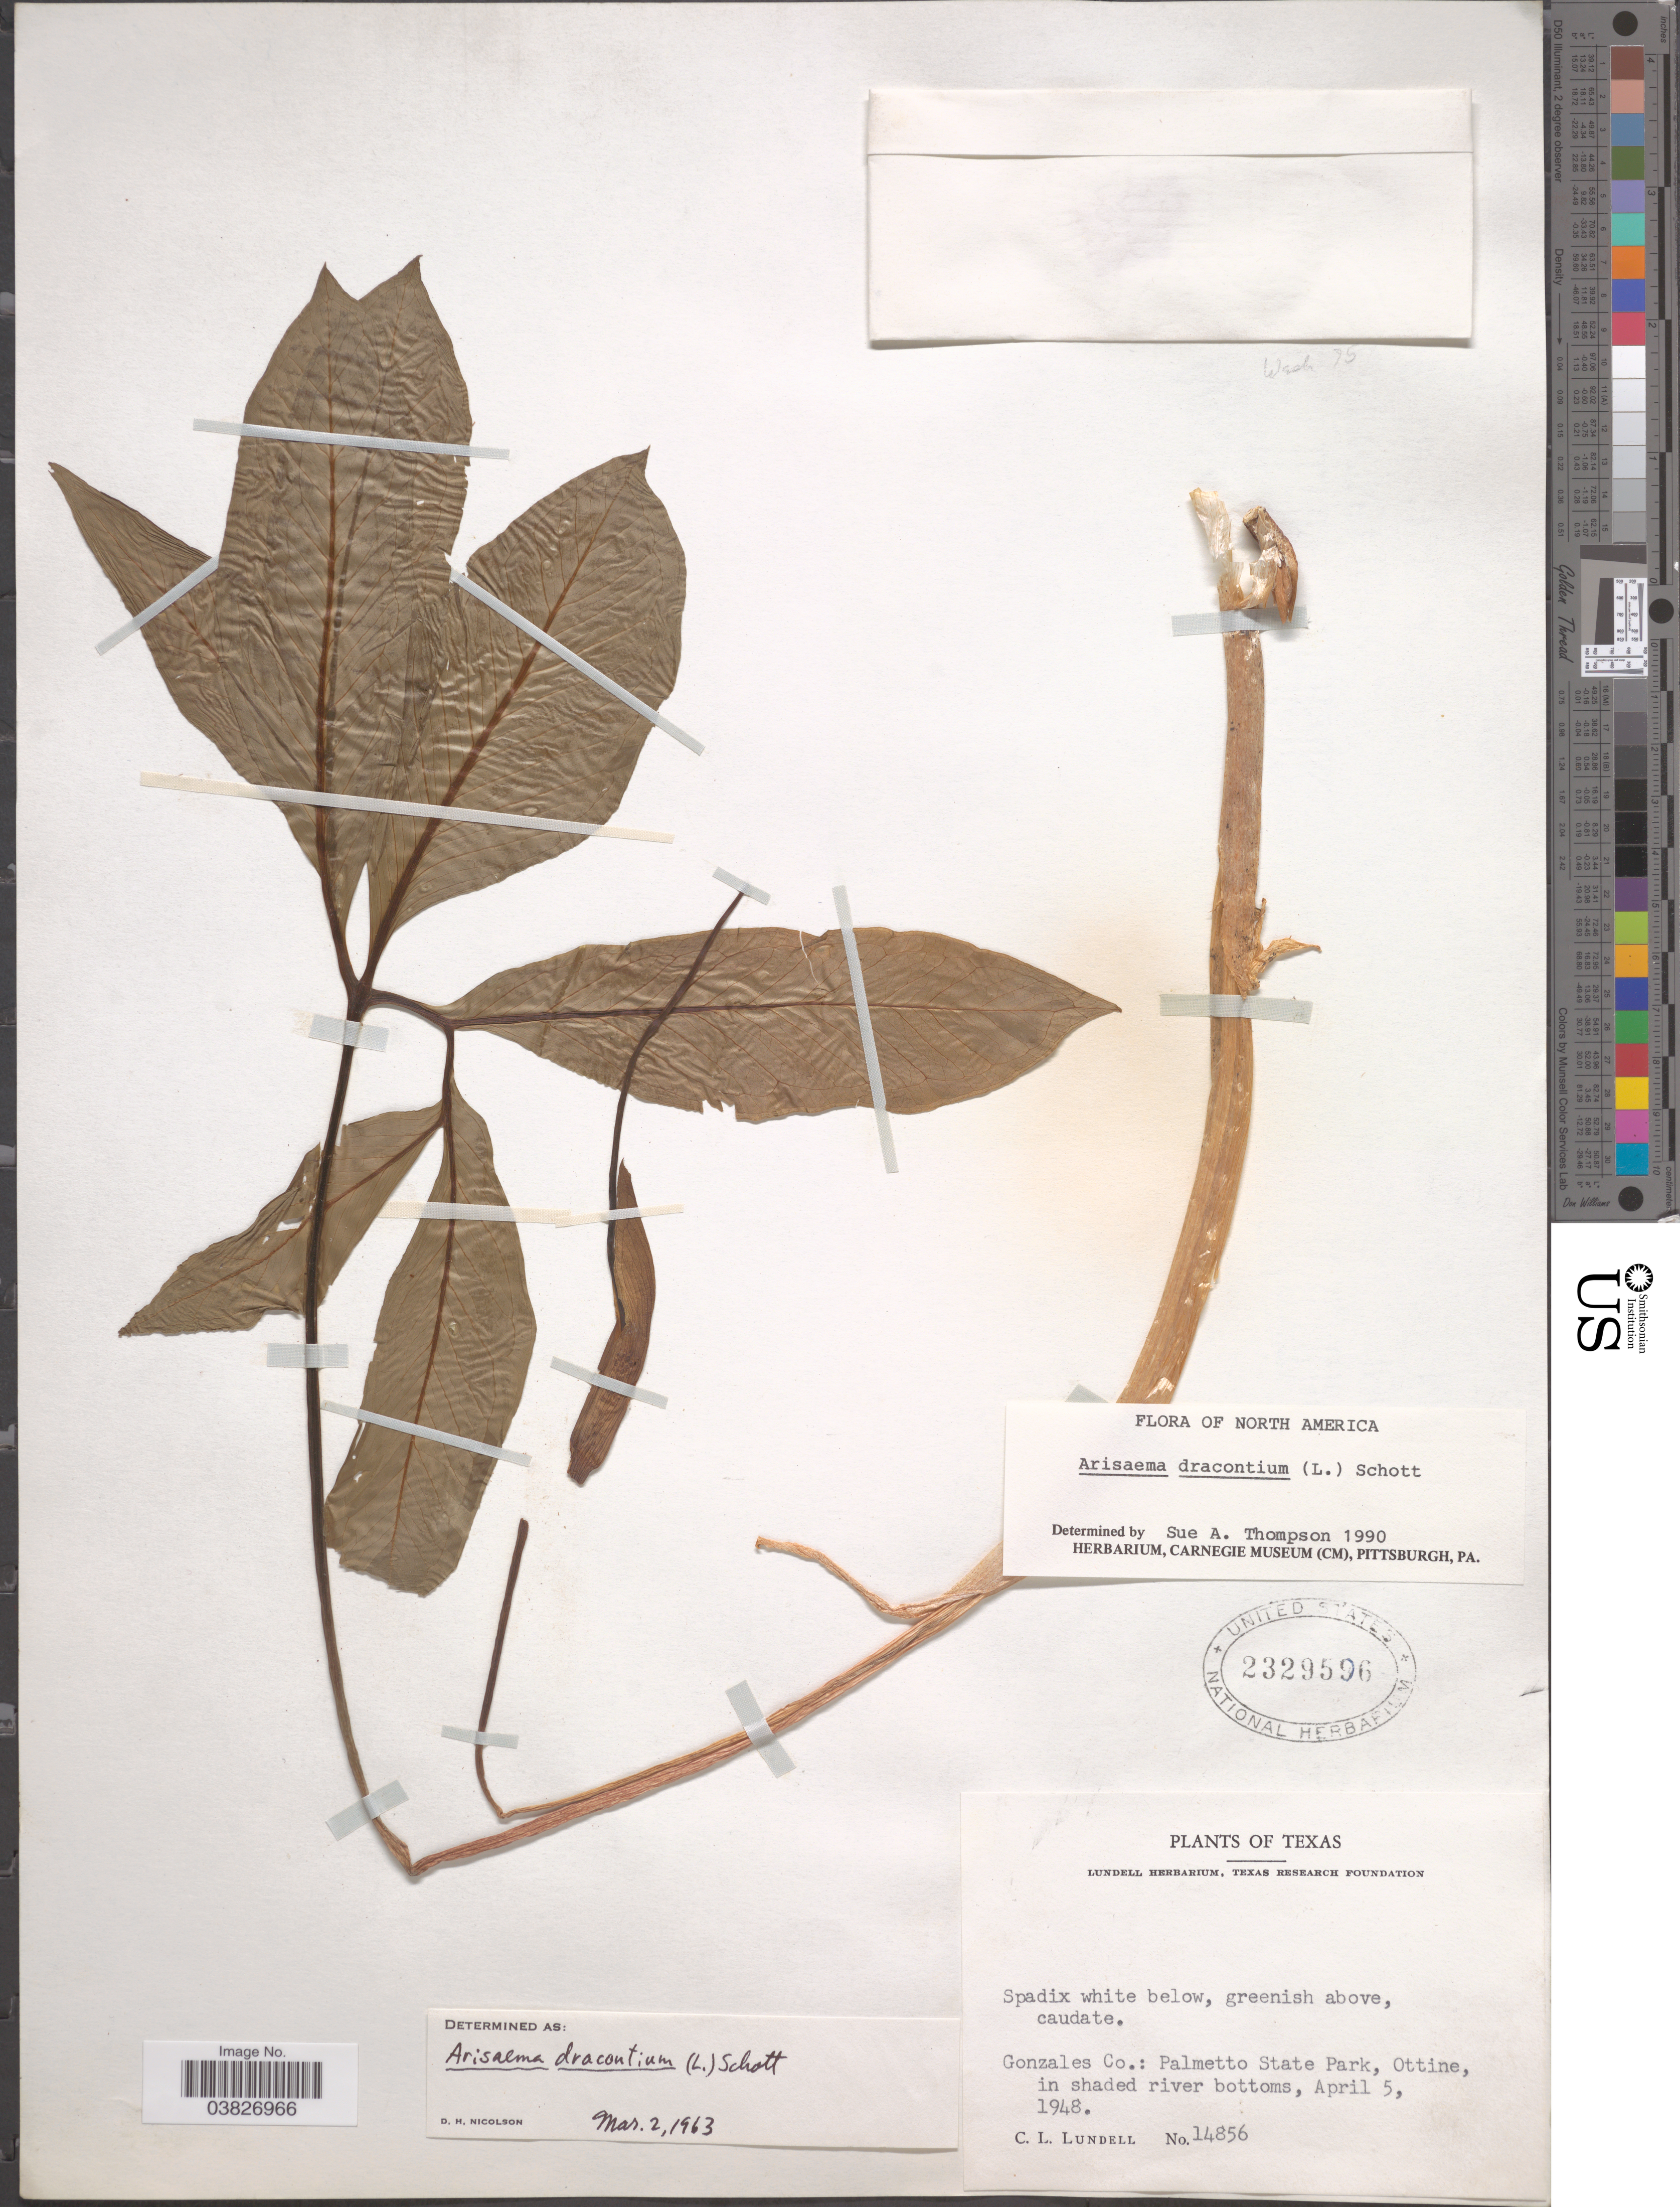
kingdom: Plantae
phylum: Tracheophyta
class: Liliopsida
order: Alismatales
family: Araceae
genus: Arisaema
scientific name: Arisaema dracontium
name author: (L.) Schott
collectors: C. L. Lundell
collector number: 14856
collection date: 1948-04-05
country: United States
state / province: Texas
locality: Gonzales Co.: Palmetto State Park, Ottine, in shaded river bottoms.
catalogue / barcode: US 2329596